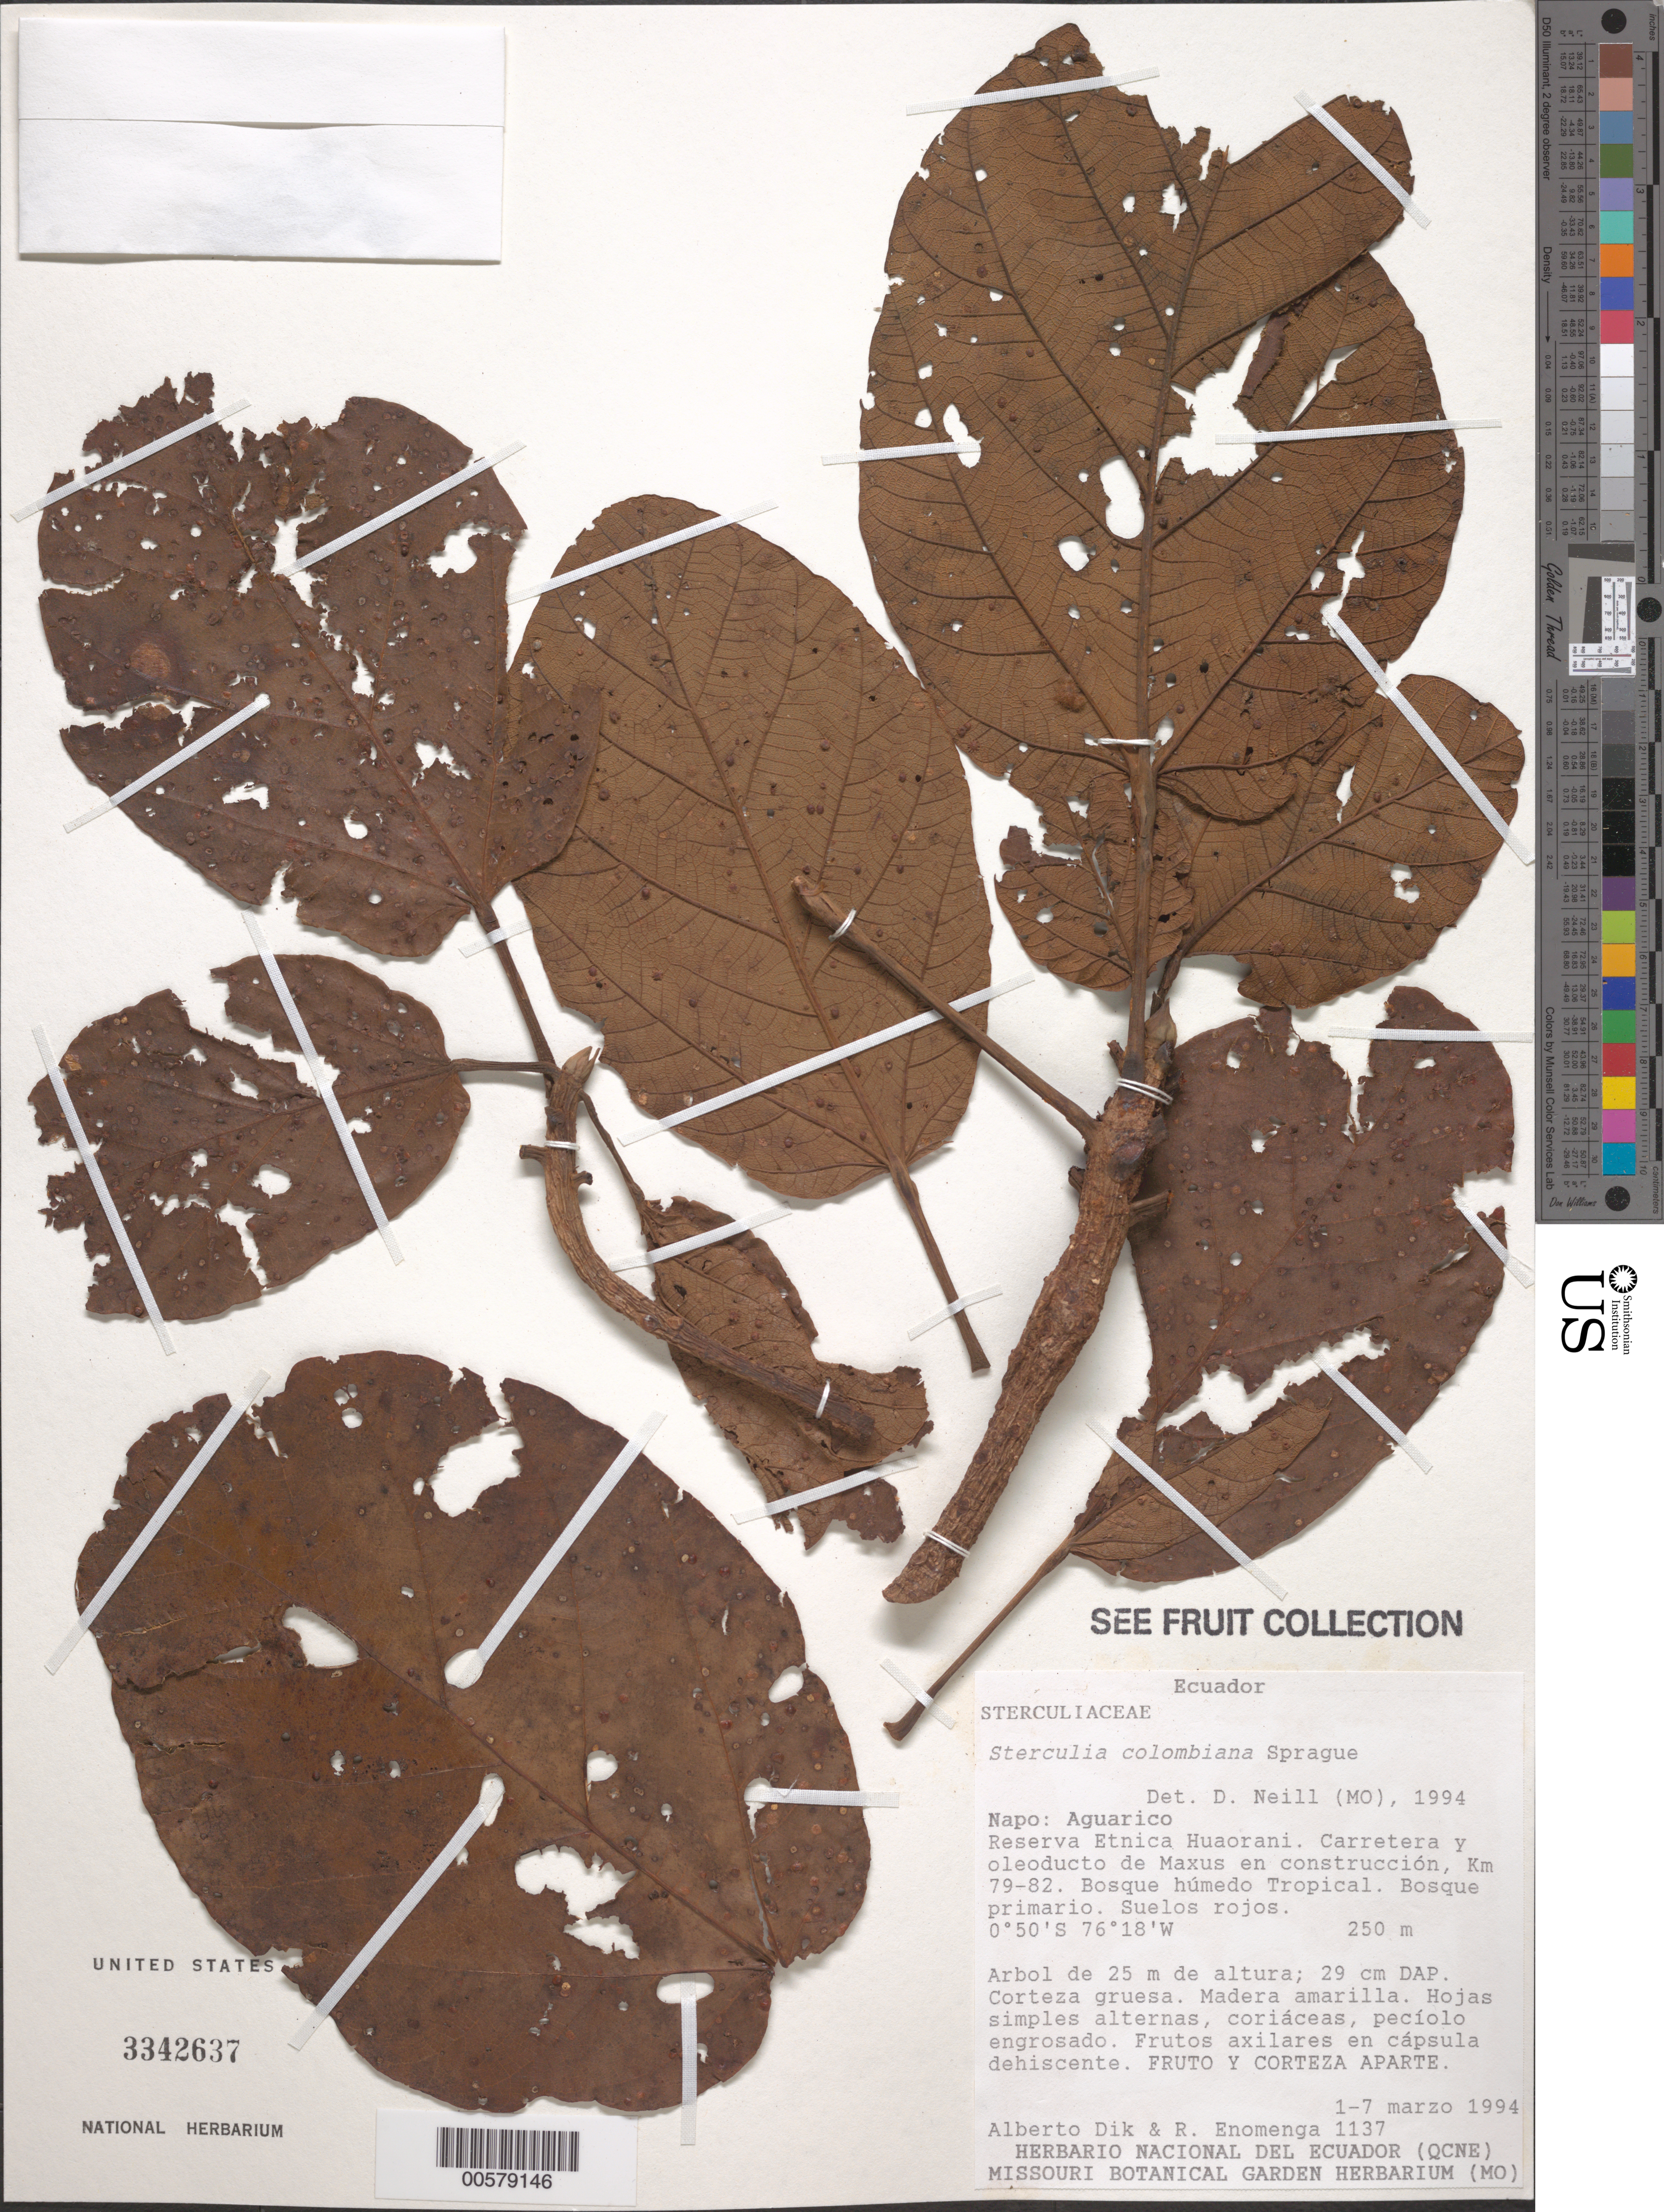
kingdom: Plantae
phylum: Tracheophyta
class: Magnoliopsida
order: Malvales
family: Malvaceae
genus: Sterculia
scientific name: Sterculia colombiana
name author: Sprague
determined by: Neill, David Alan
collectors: A. Dik & R. Enomenga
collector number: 1137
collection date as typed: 01 Mar 1994 to 07 Mar 1994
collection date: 1994-03-01/1994-03-07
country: Ecuador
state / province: Napo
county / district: Aguarico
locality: AguaRico. Reserva Etnica Huaorani, Carretera y oleoducto de Maxus en contrucción, km 79-82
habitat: Bosque húmedo Tropical, bosque primario, suelos rojos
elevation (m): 250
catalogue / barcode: US 3342637